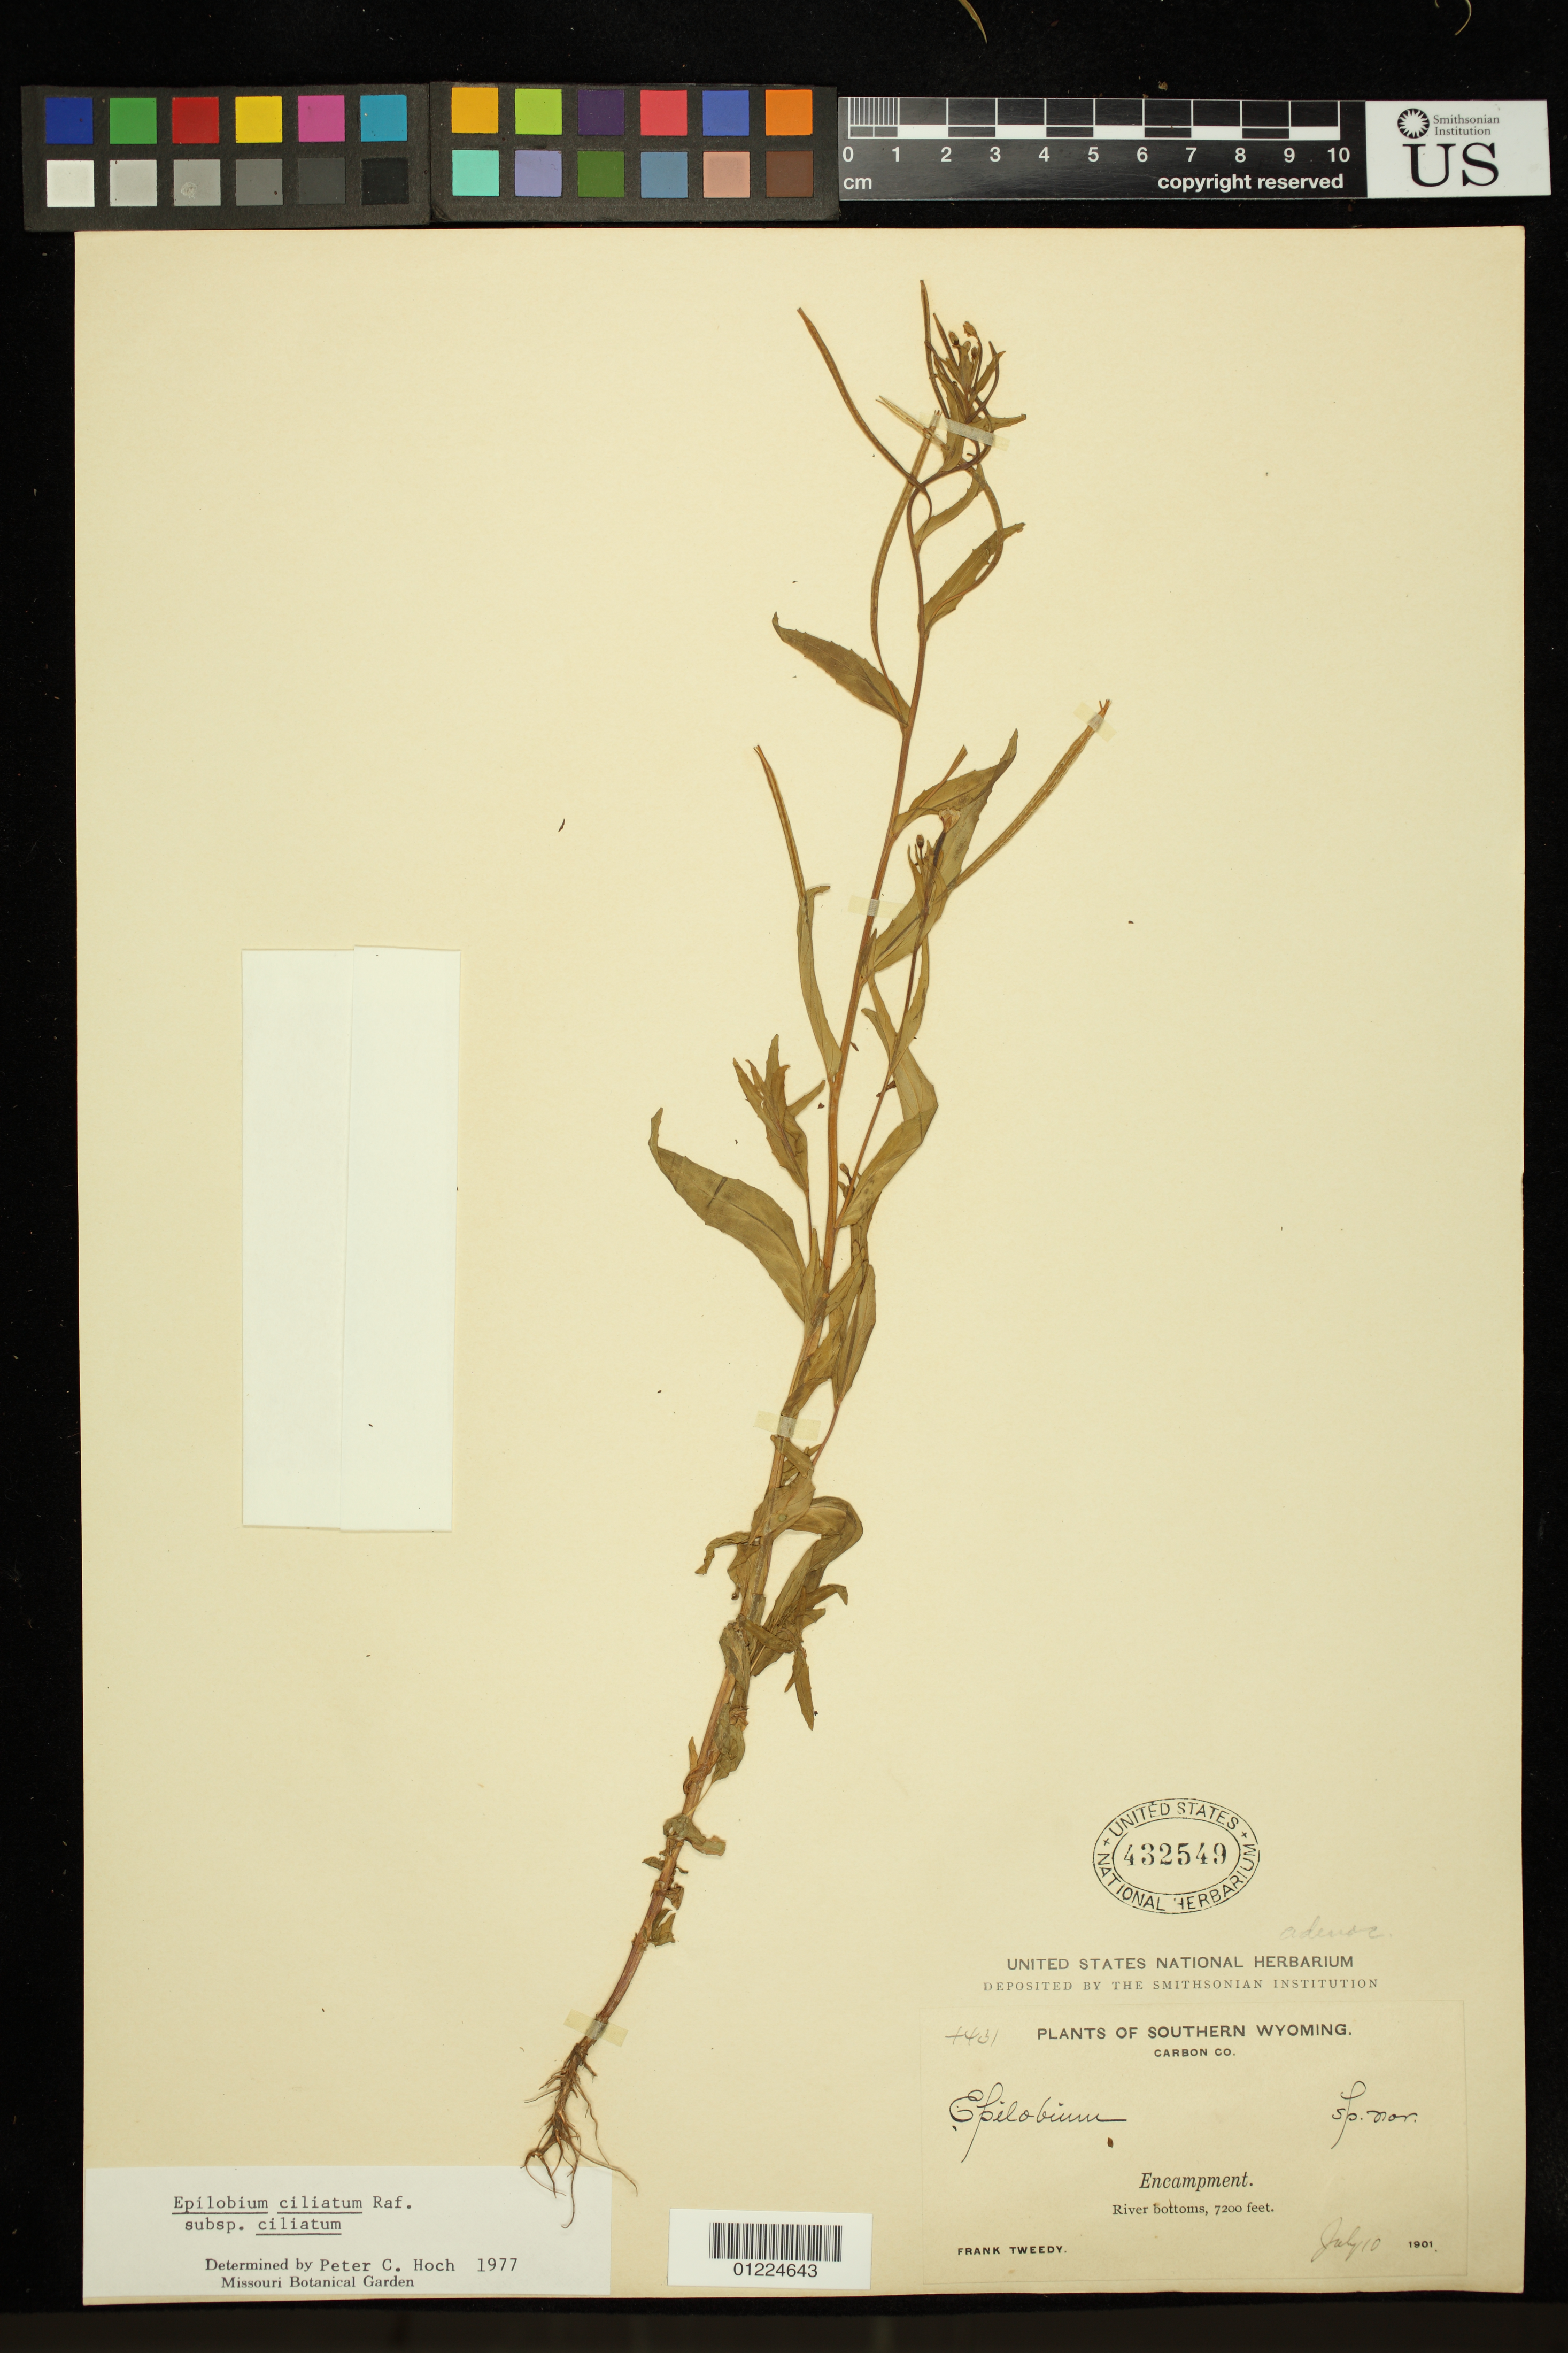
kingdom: Plantae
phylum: Tracheophyta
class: Magnoliopsida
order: Myrtales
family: Onagraceae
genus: Epilobium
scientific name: Epilobium ciliatum subsp. ciliatum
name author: Raf.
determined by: Hoch, P. C.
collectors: F. Tweedy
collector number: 4431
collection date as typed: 10 Jul 1901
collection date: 1901-07-10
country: United States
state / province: Wyoming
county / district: Carbon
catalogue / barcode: US 432549